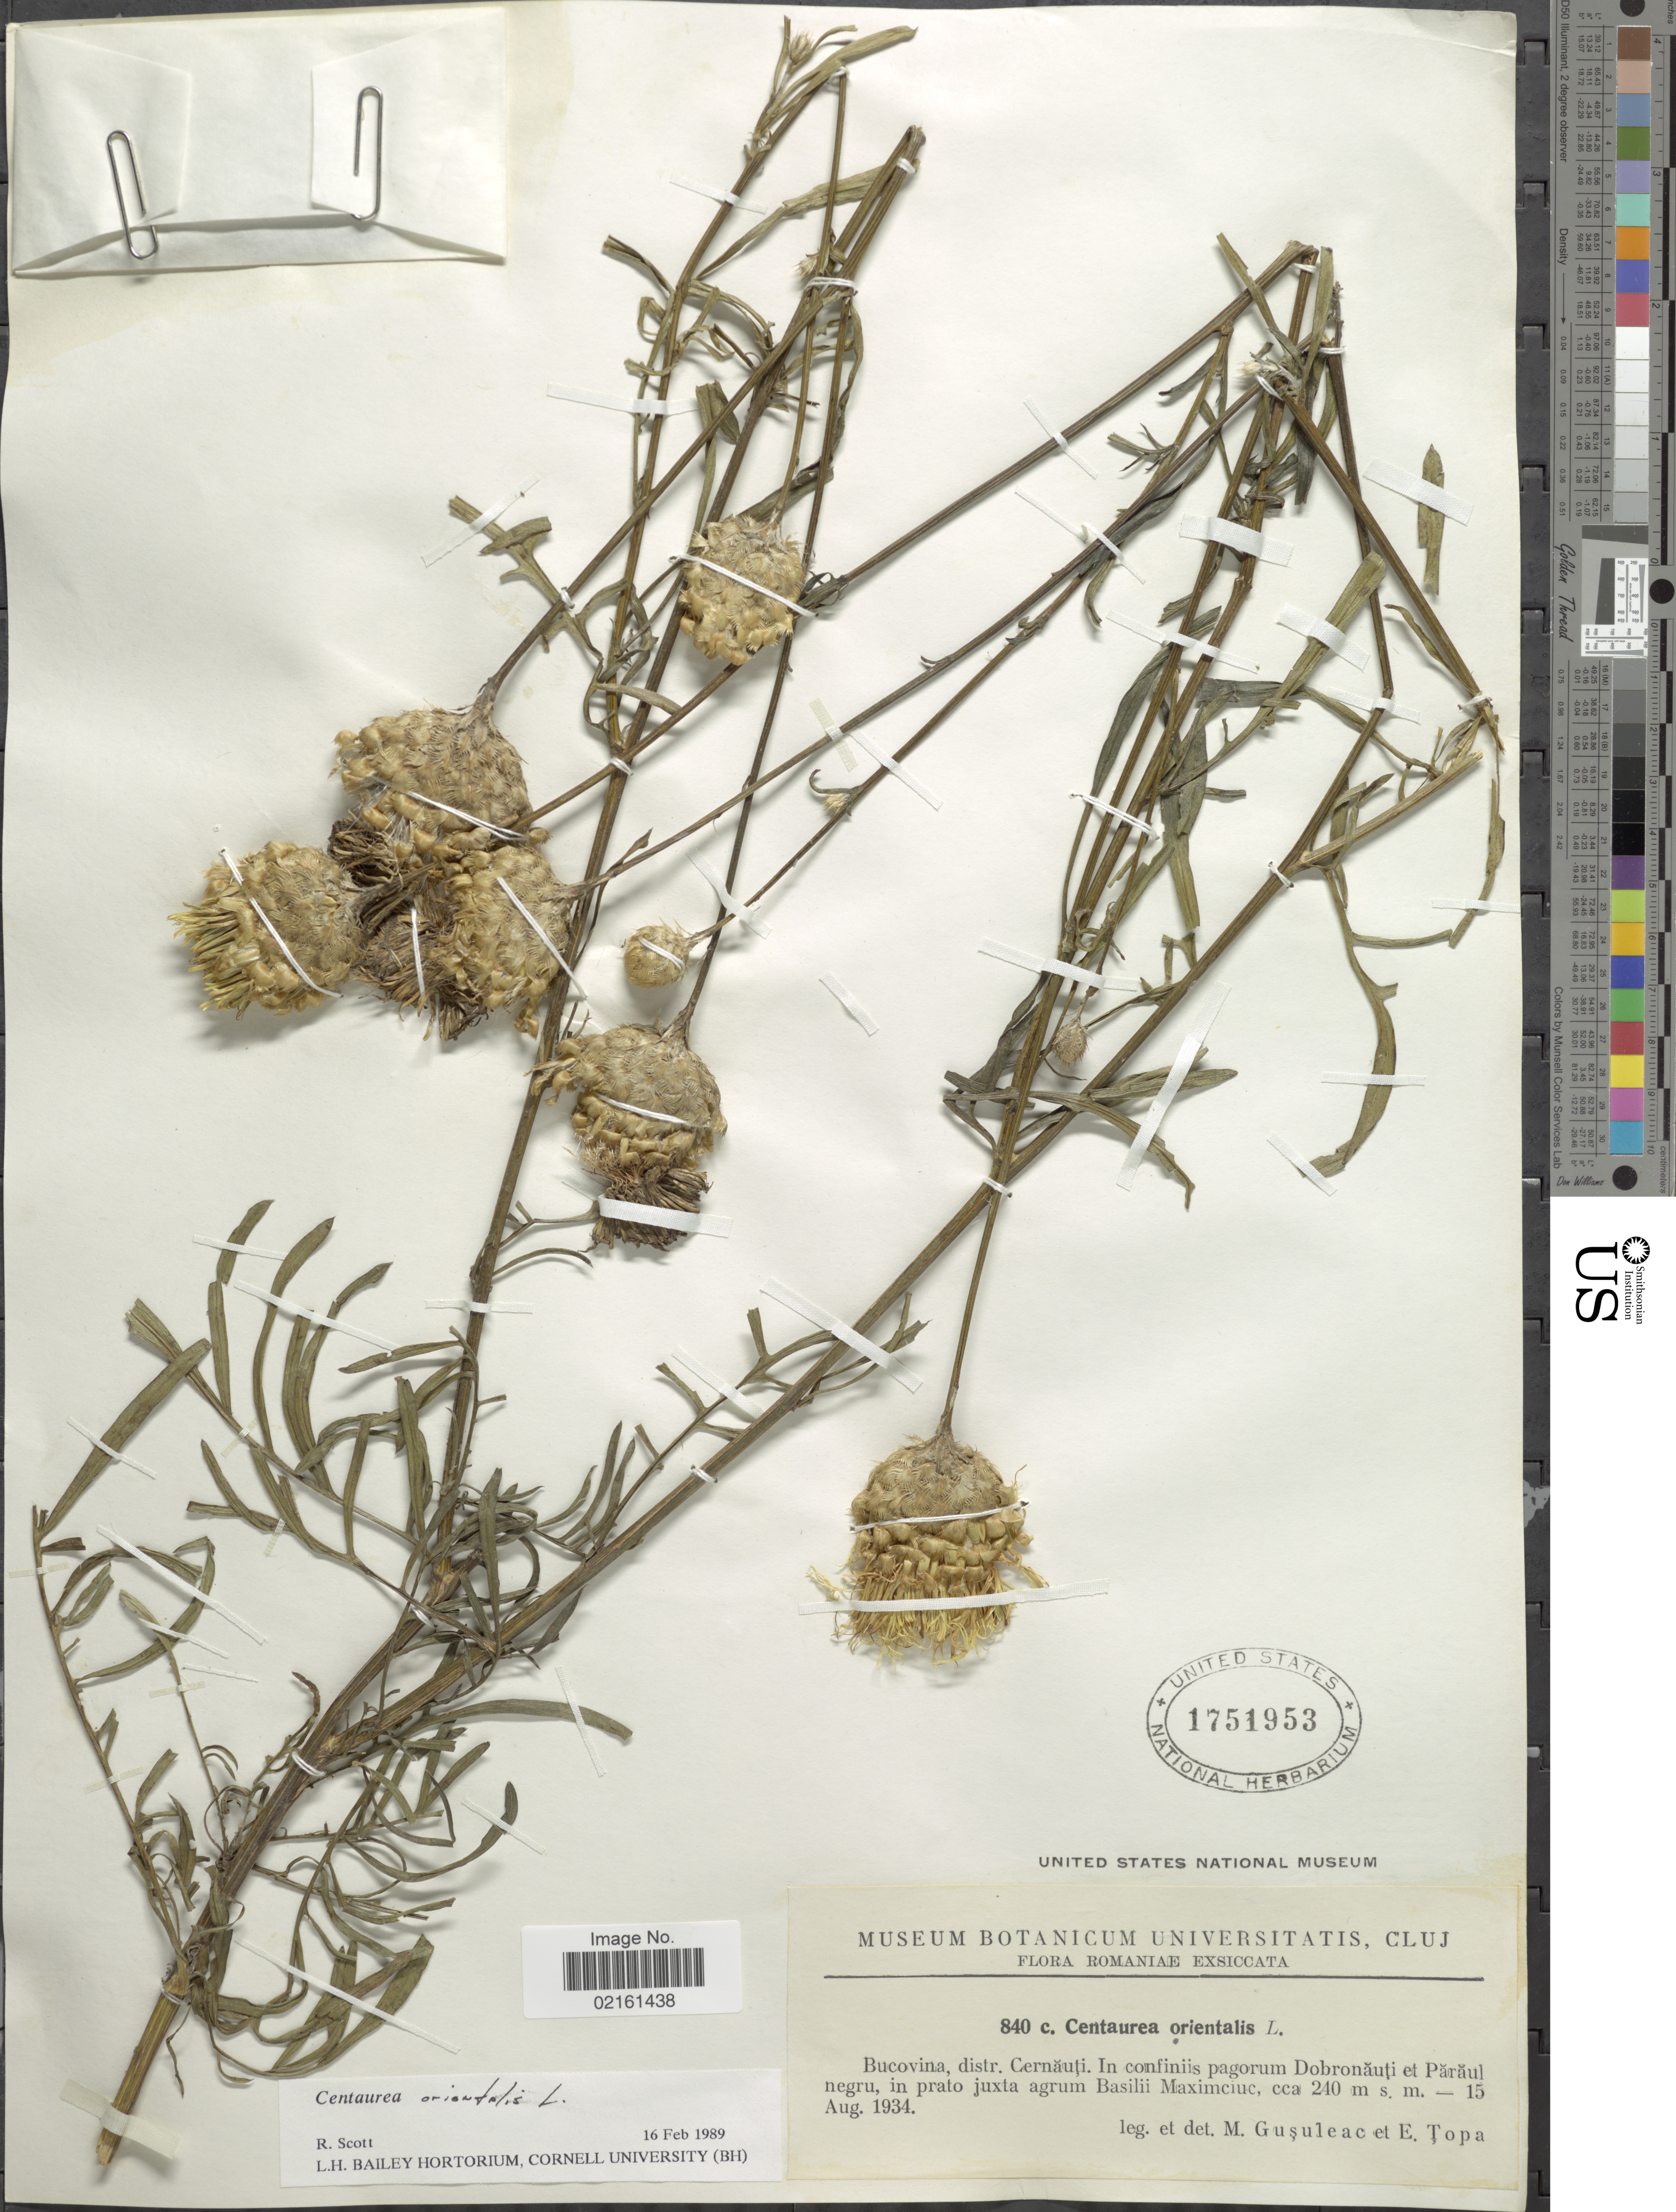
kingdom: Plantae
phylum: Tracheophyta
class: Magnoliopsida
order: Asterales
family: Asteraceae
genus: Centaurea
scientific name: Centaurea orientalis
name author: L.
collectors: M. Gusuleac & E. Topa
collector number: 840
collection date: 1934-08-15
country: Romania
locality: Bucovina, distr. Cernauti, pagorum Dobronauti et Parnaul negru, in prato juxta agrum Basilii Maximciuc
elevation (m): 240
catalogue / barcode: US 1751953